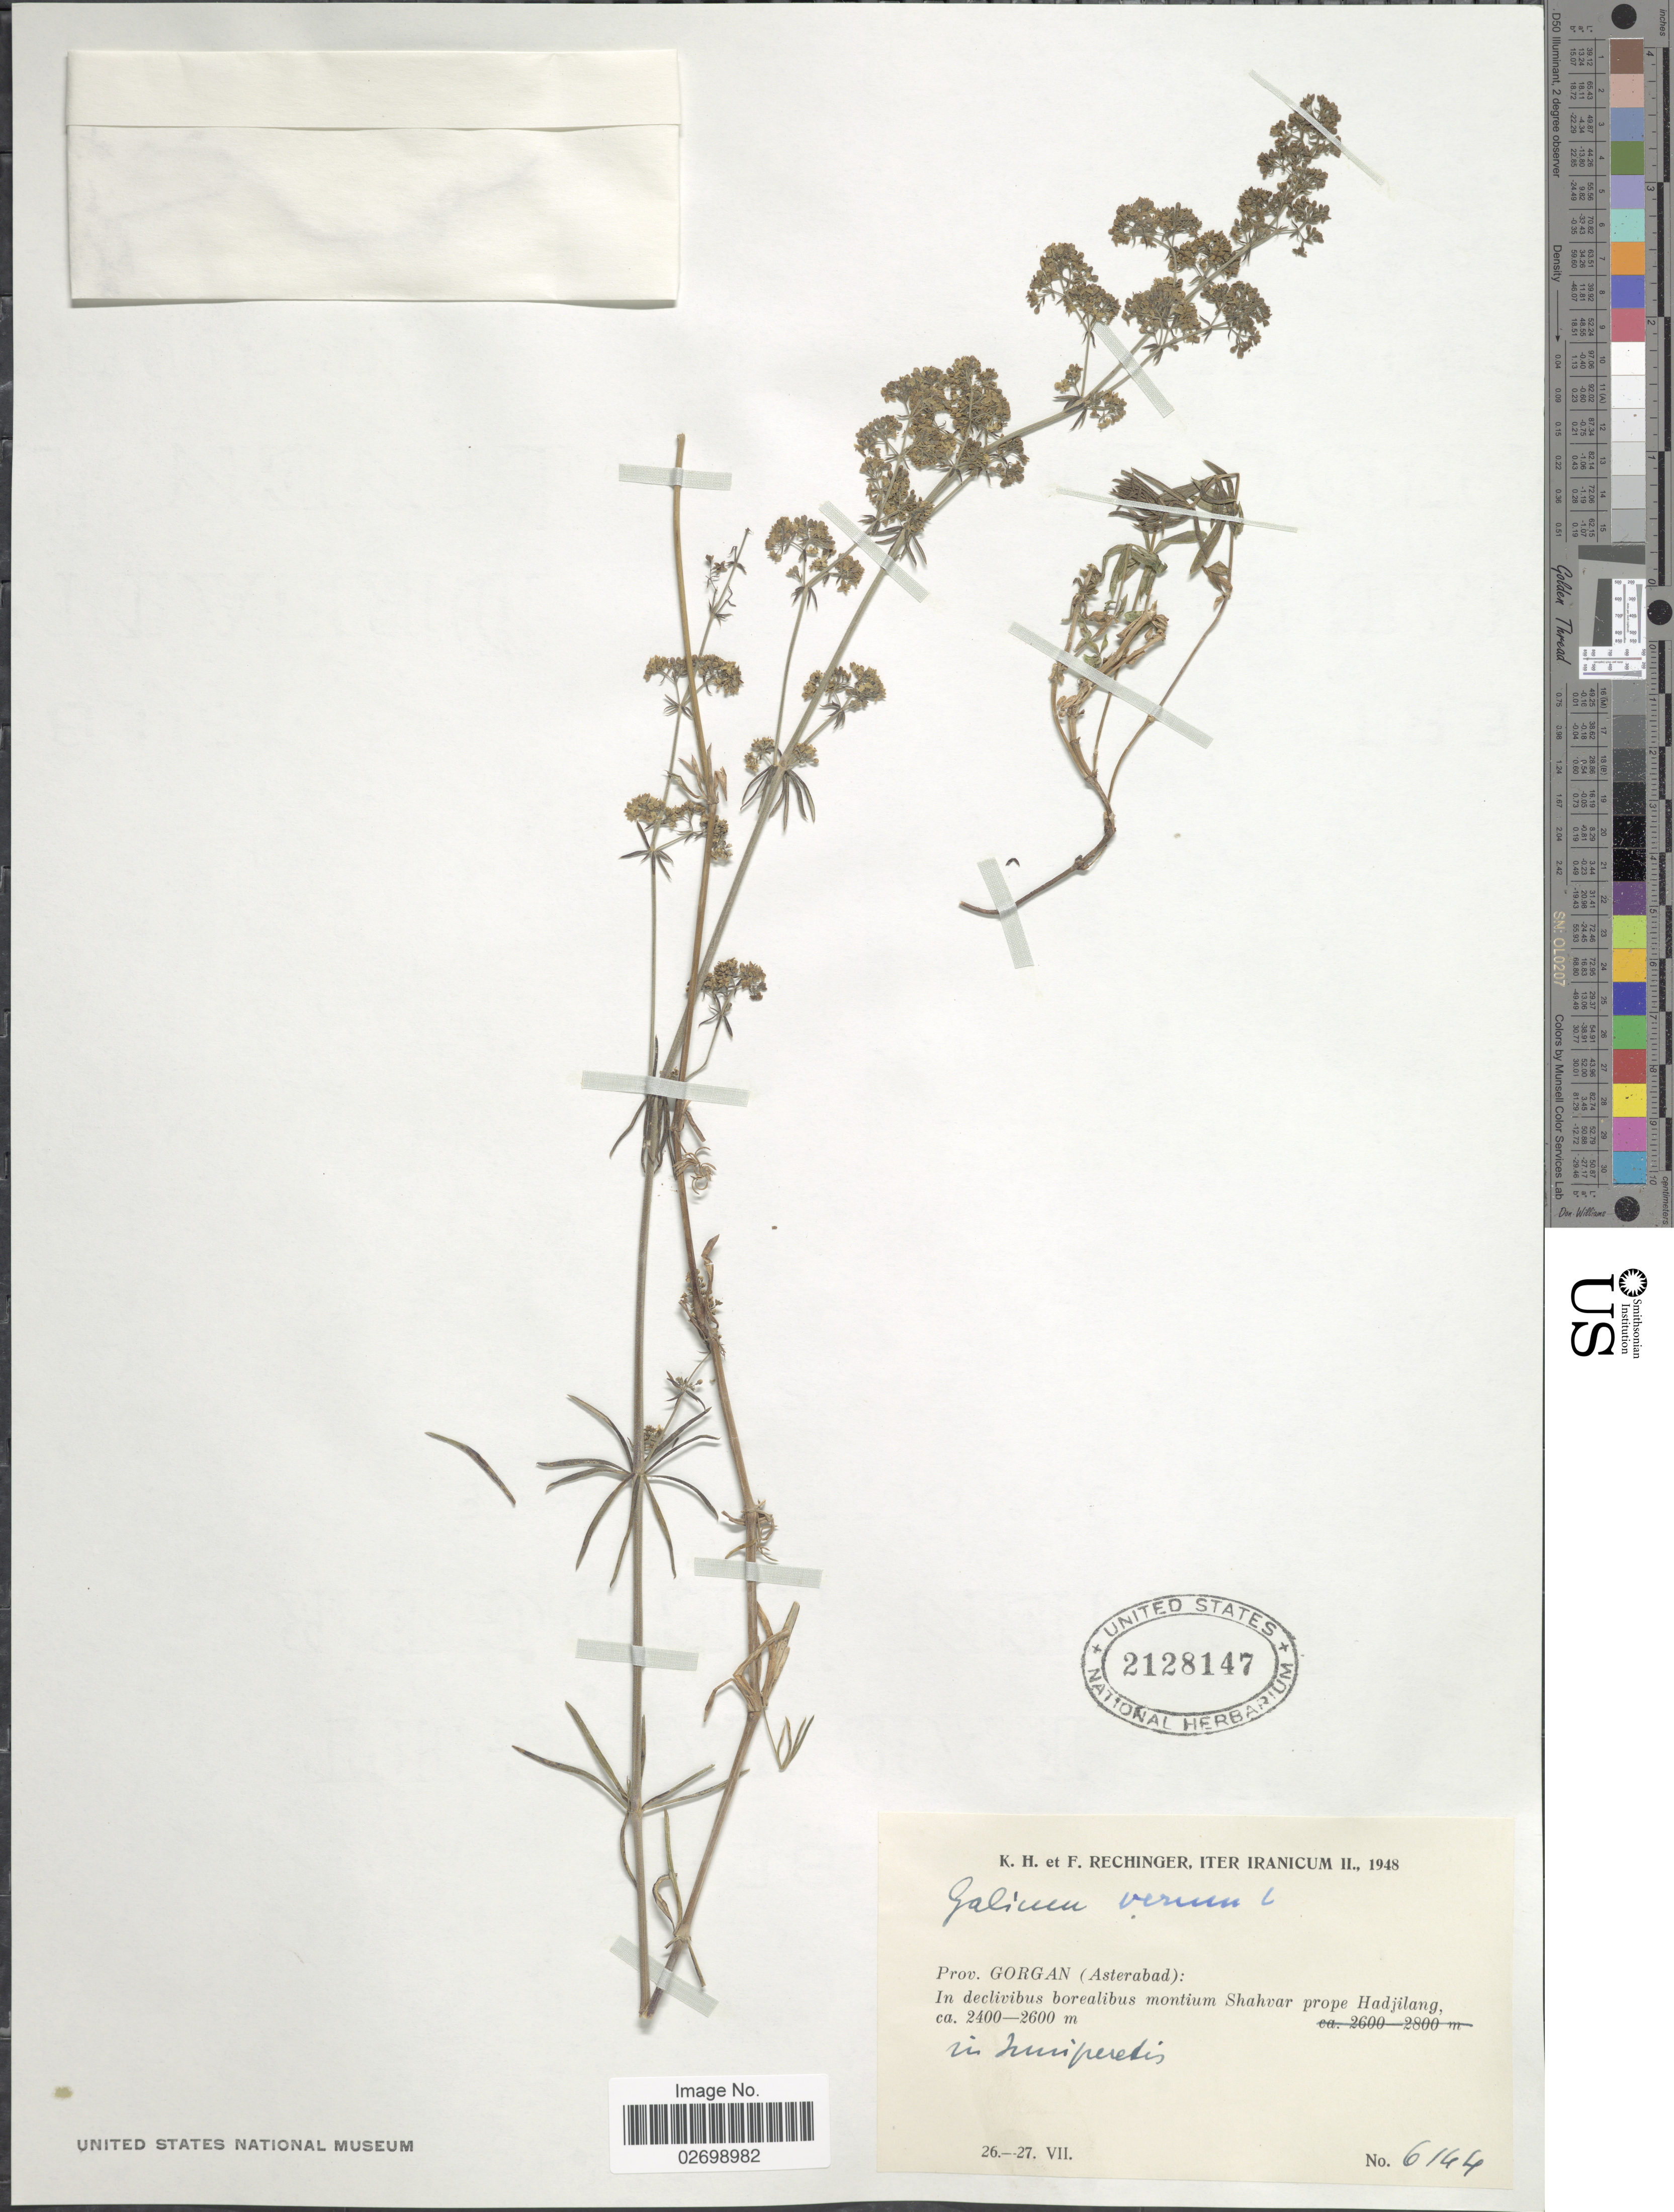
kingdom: Plantae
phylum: Tracheophyta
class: Magnoliopsida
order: Gentianales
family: Rubiaceae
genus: Galium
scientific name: Galium verum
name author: L.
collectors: K. H. Rechinger & F. Rechinger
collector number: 6144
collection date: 1948-07-26/1948-07-27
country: Iran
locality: Prov. Gorgan (Asterabad): In declivibus borealibus montium Shahvar prope Hadjilang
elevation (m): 2400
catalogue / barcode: US 2128147